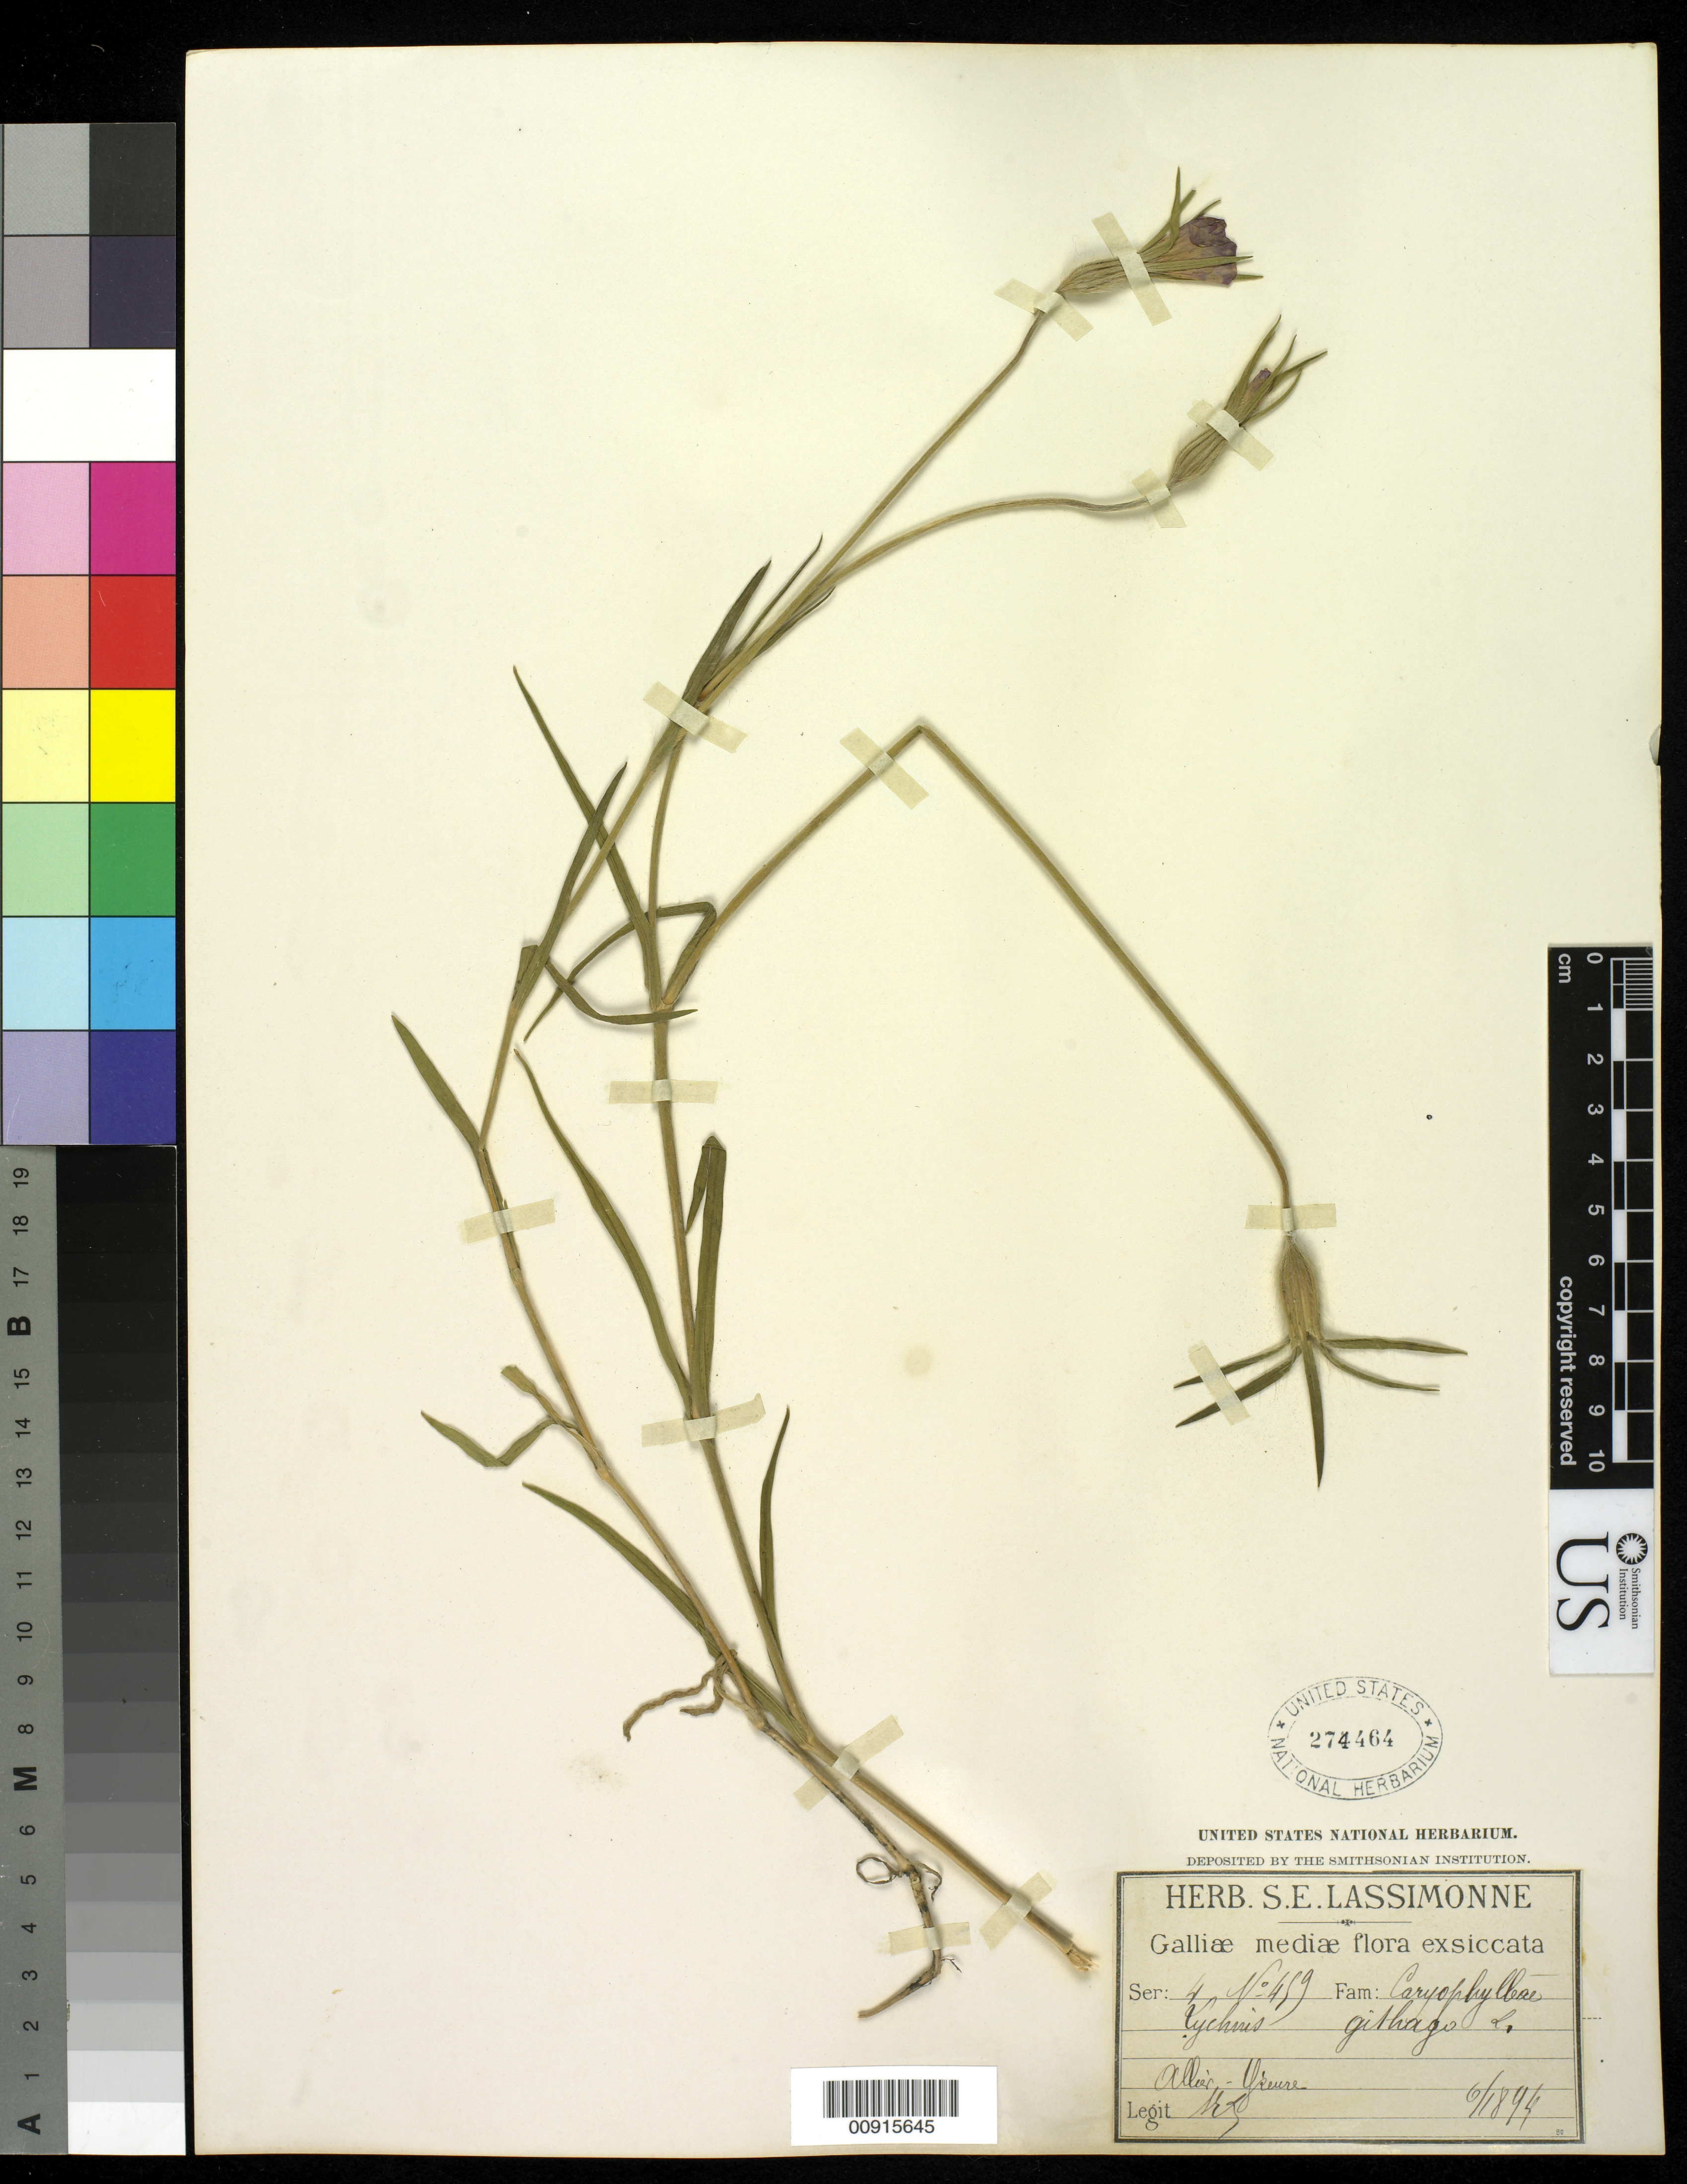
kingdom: Plantae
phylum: Tracheophyta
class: Magnoliopsida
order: Caryophyllales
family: Caryophyllaceae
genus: Agrostemma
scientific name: Agrostemma githago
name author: L.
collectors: S. Lassimonne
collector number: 4-459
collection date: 1894-06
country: France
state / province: Auvergne-Rhône-Alpes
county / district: Allier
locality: Yzuere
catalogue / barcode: US 274464